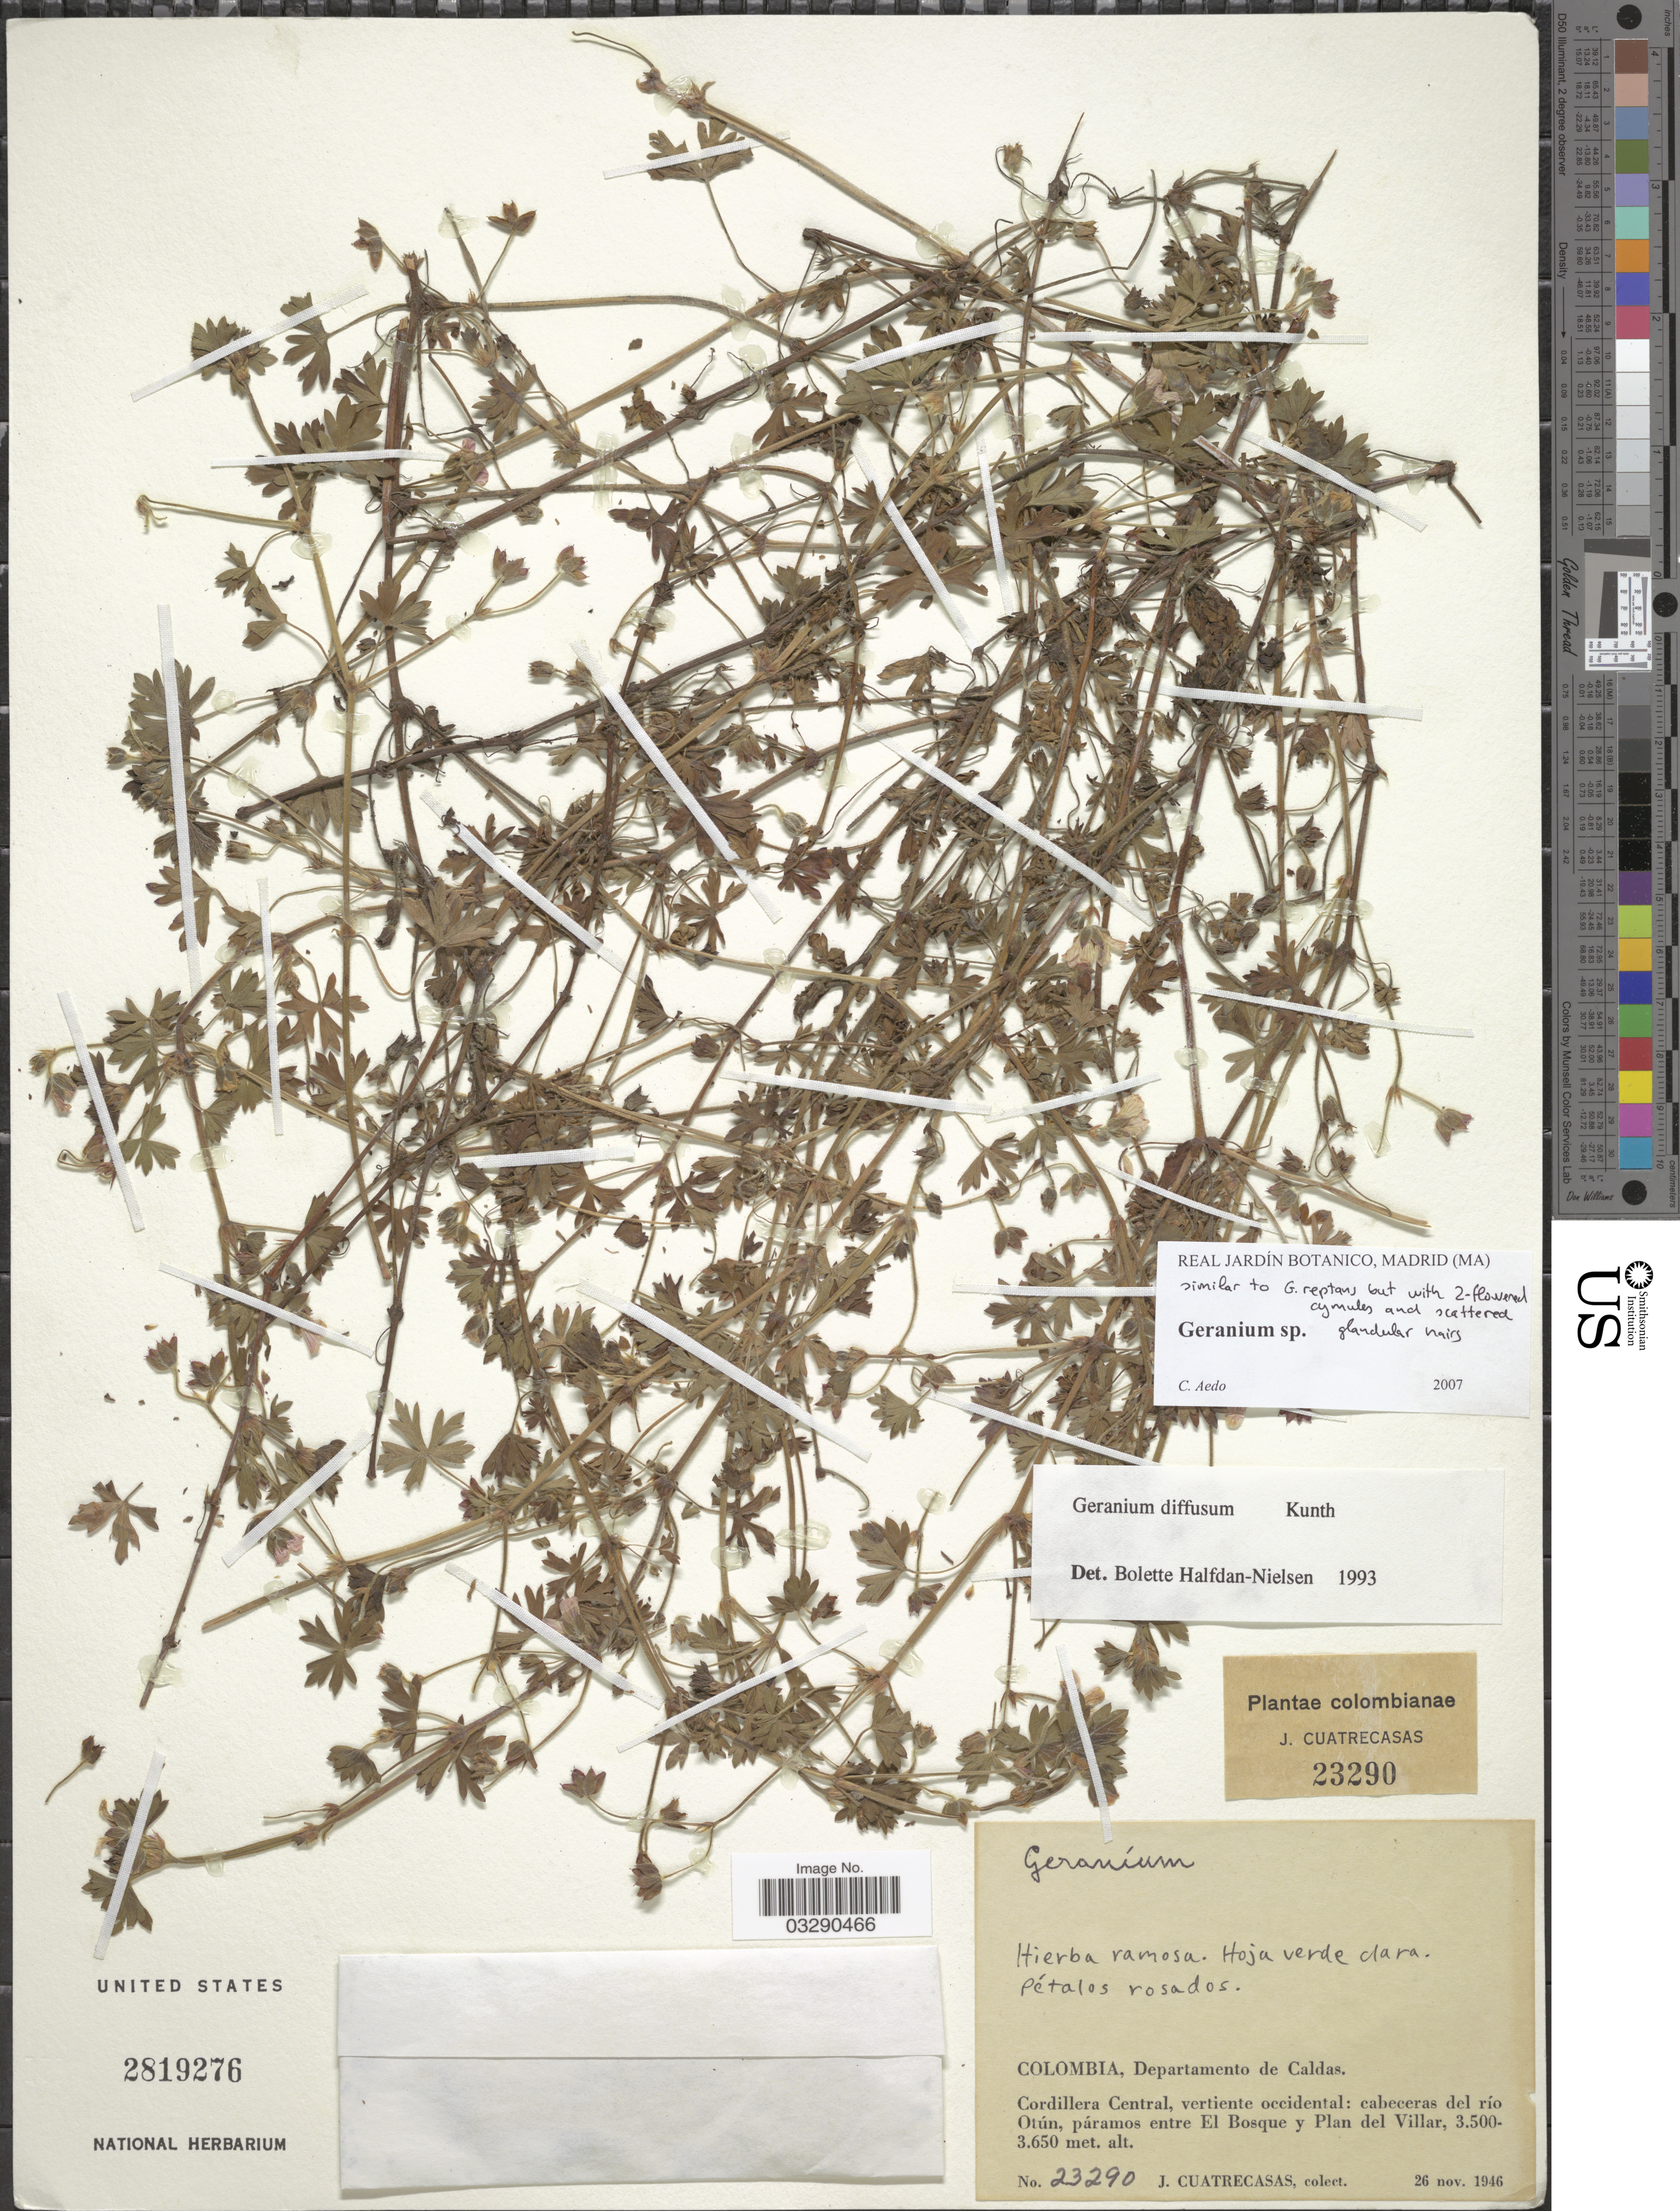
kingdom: Plantae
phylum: Tracheophyta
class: Magnoliopsida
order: Geraniales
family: Geraniaceae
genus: Geranium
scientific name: Geranium sp.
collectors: J. Cuatrecasas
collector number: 23290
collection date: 1946-11-26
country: Colombia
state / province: Caldas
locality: Departamento de Caldas. Cordillera Central, vertiente occidental: cabeceras del río Otún, páramos entre El Bosque y Plan del Villar.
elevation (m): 3500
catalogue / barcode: US 2819276